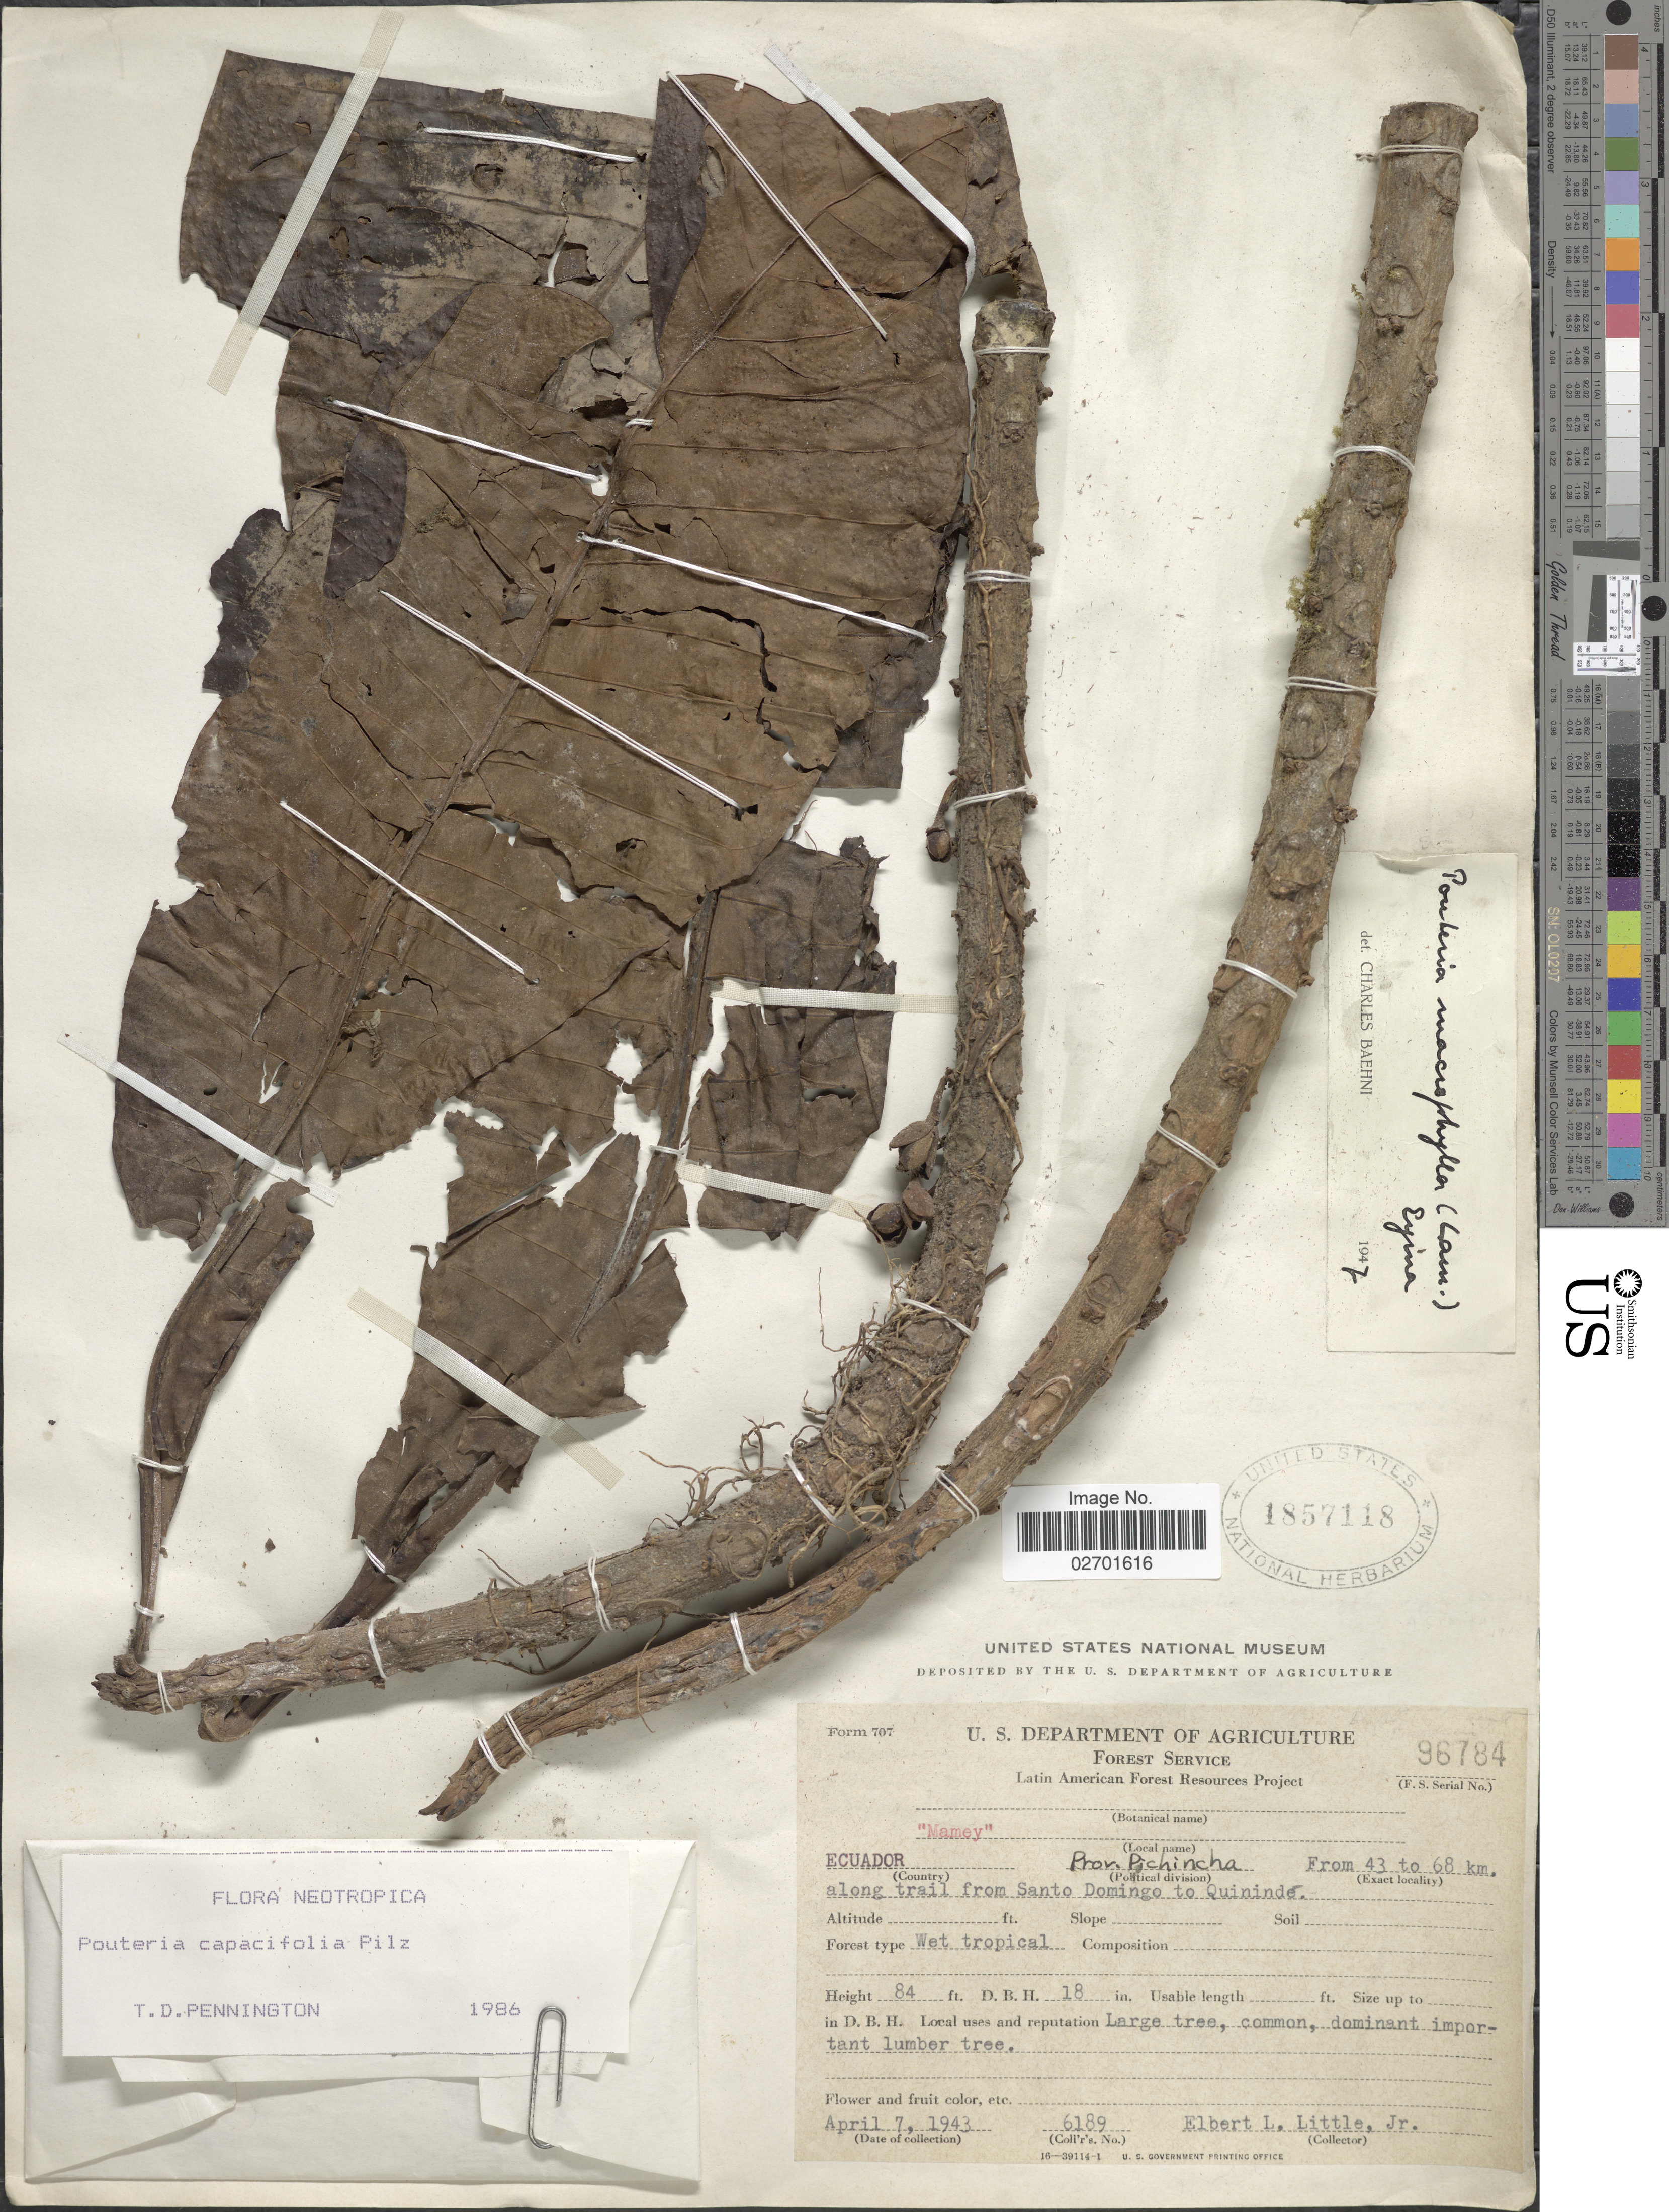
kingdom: Plantae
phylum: Tracheophyta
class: Magnoliopsida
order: Ericales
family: Sapotaceae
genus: Pouteria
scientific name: Pouteria canaimaensis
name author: T.D. Penn.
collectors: E. L. Little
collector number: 6189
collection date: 1943-04-07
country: Ecuador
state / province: Pichincha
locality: Prov. Pichincha, from 43 to 68 km, along trail from Santo Domingo to Quininde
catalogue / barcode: US 1857118